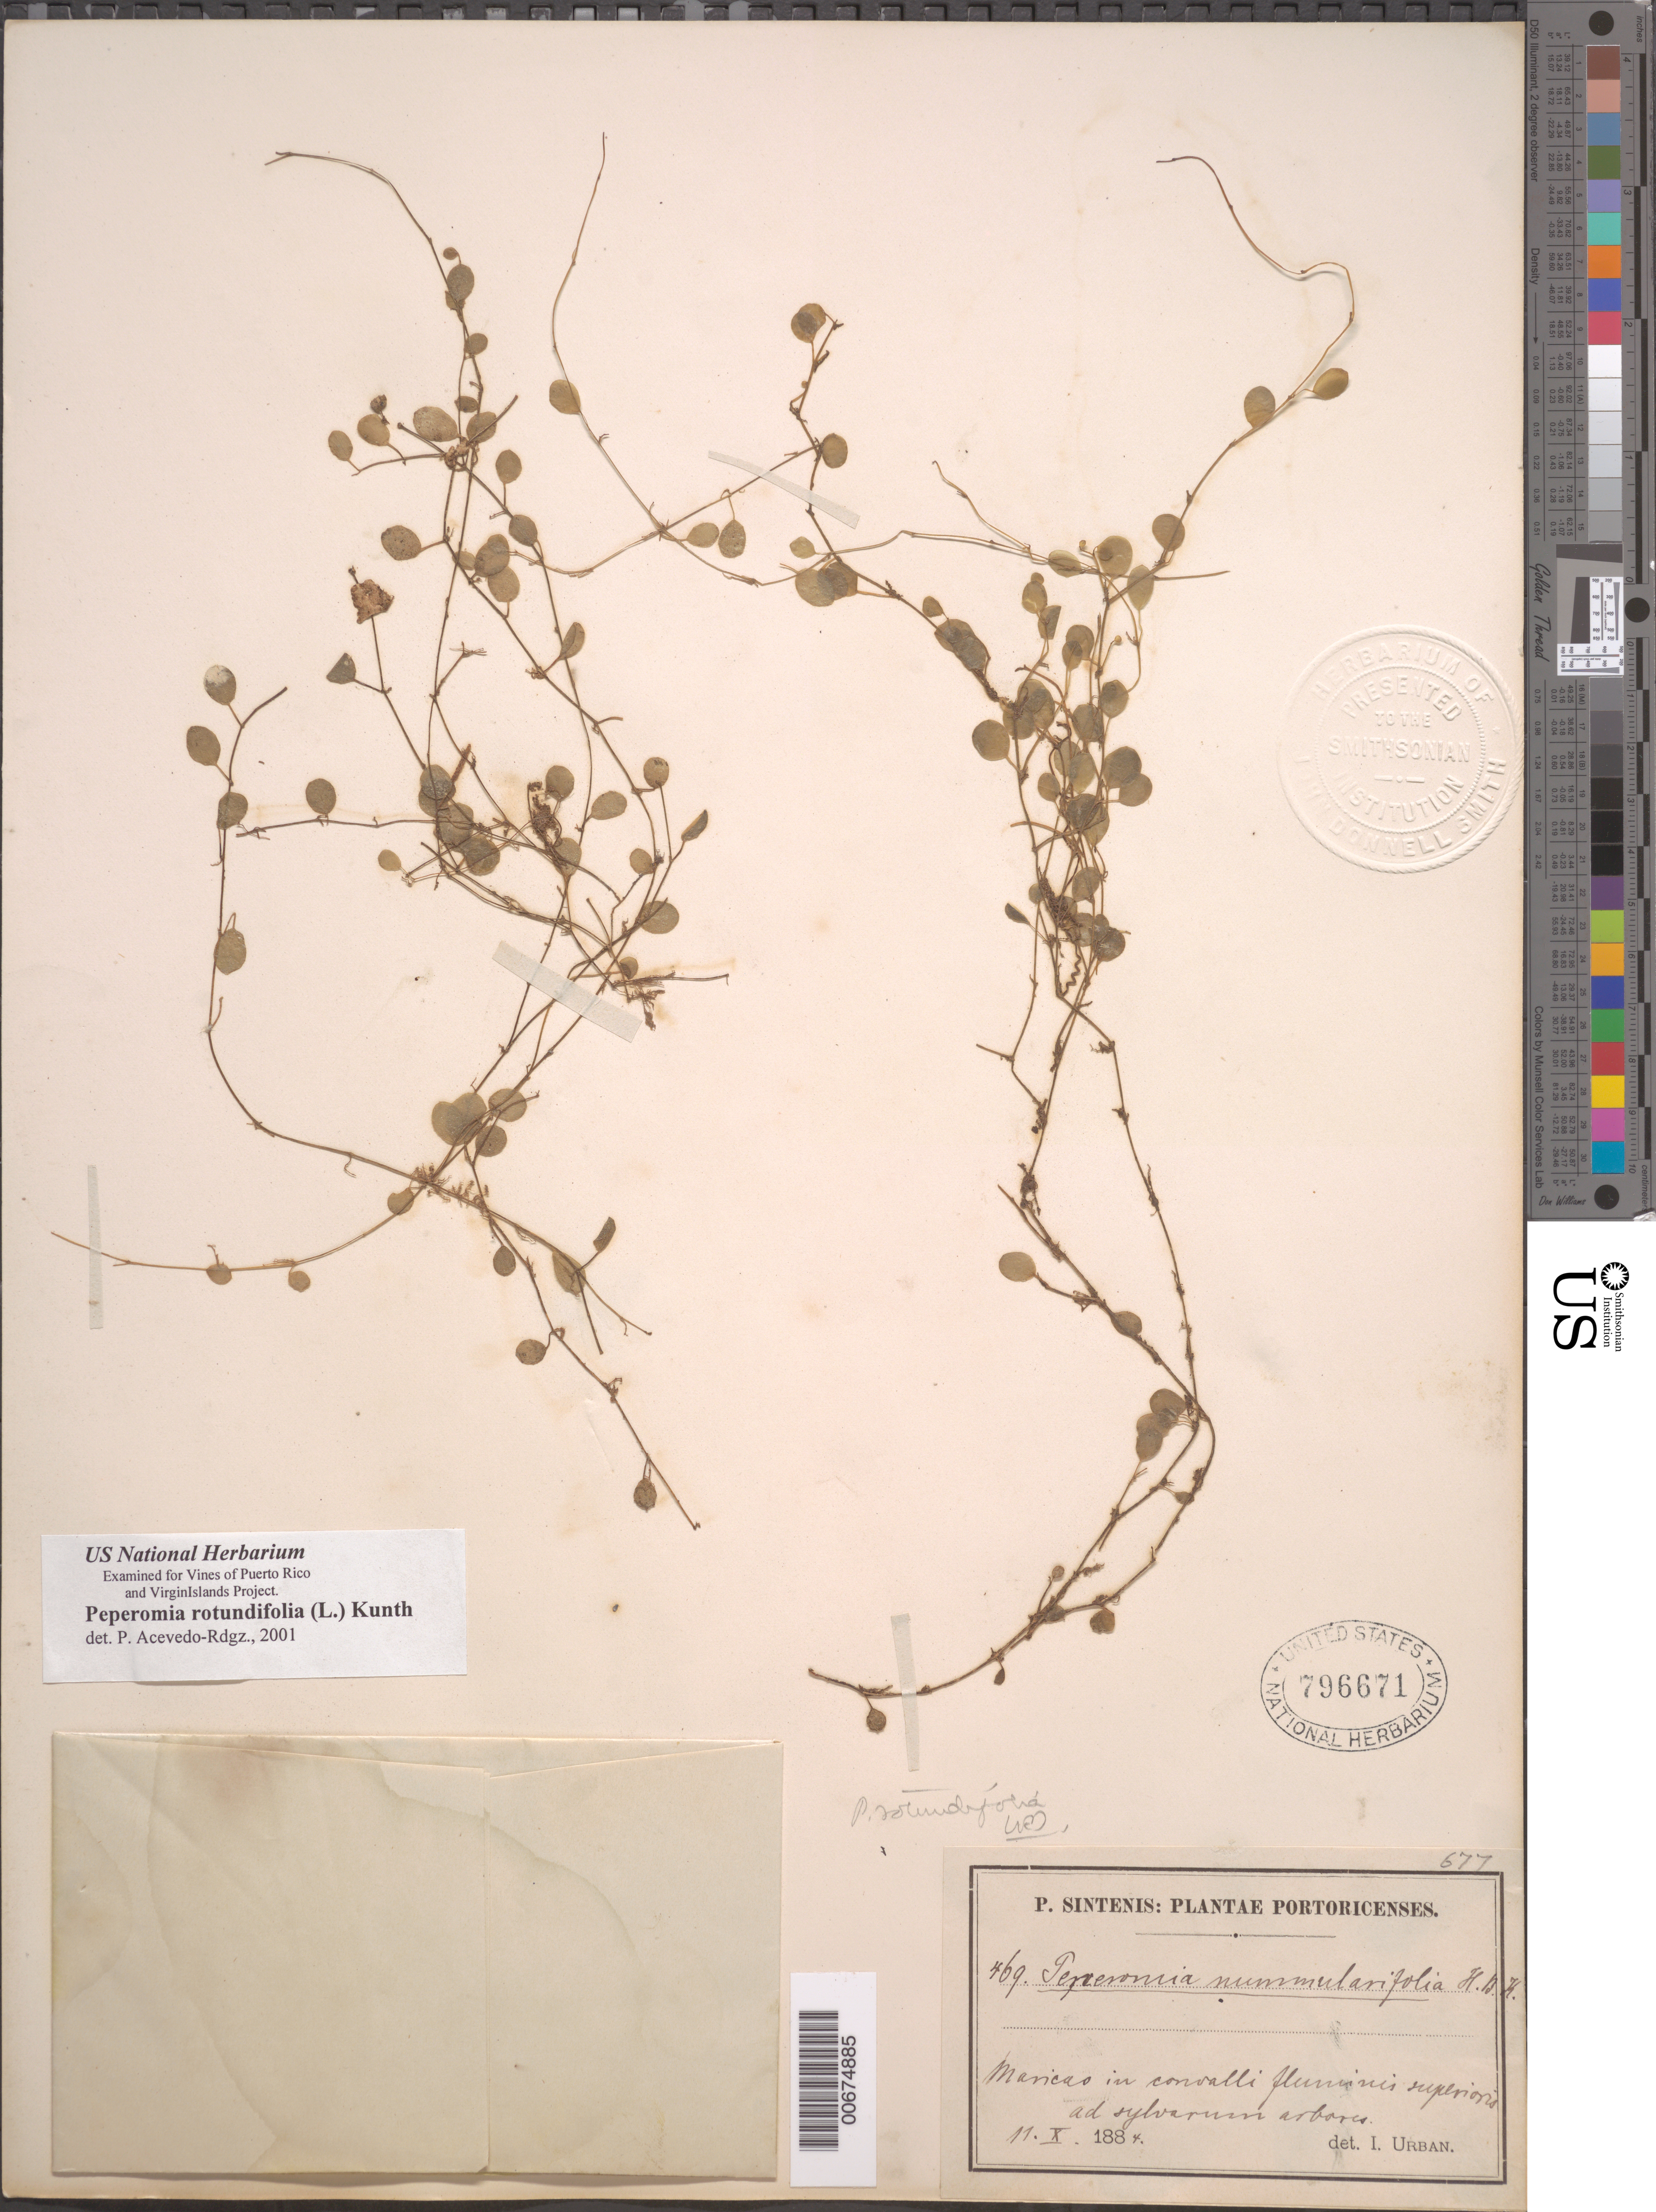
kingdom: Plantae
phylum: Tracheophyta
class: Magnoliopsida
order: Piperales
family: Piperaceae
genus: Peperomia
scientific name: Peperomia rotundifolia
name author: (L.) Kunth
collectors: P. Sintenis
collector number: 469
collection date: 1884-10-11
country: Puerto Rico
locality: Maricao in convalli fluminis superioris ad sylvarum arbores.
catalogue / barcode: US 796671